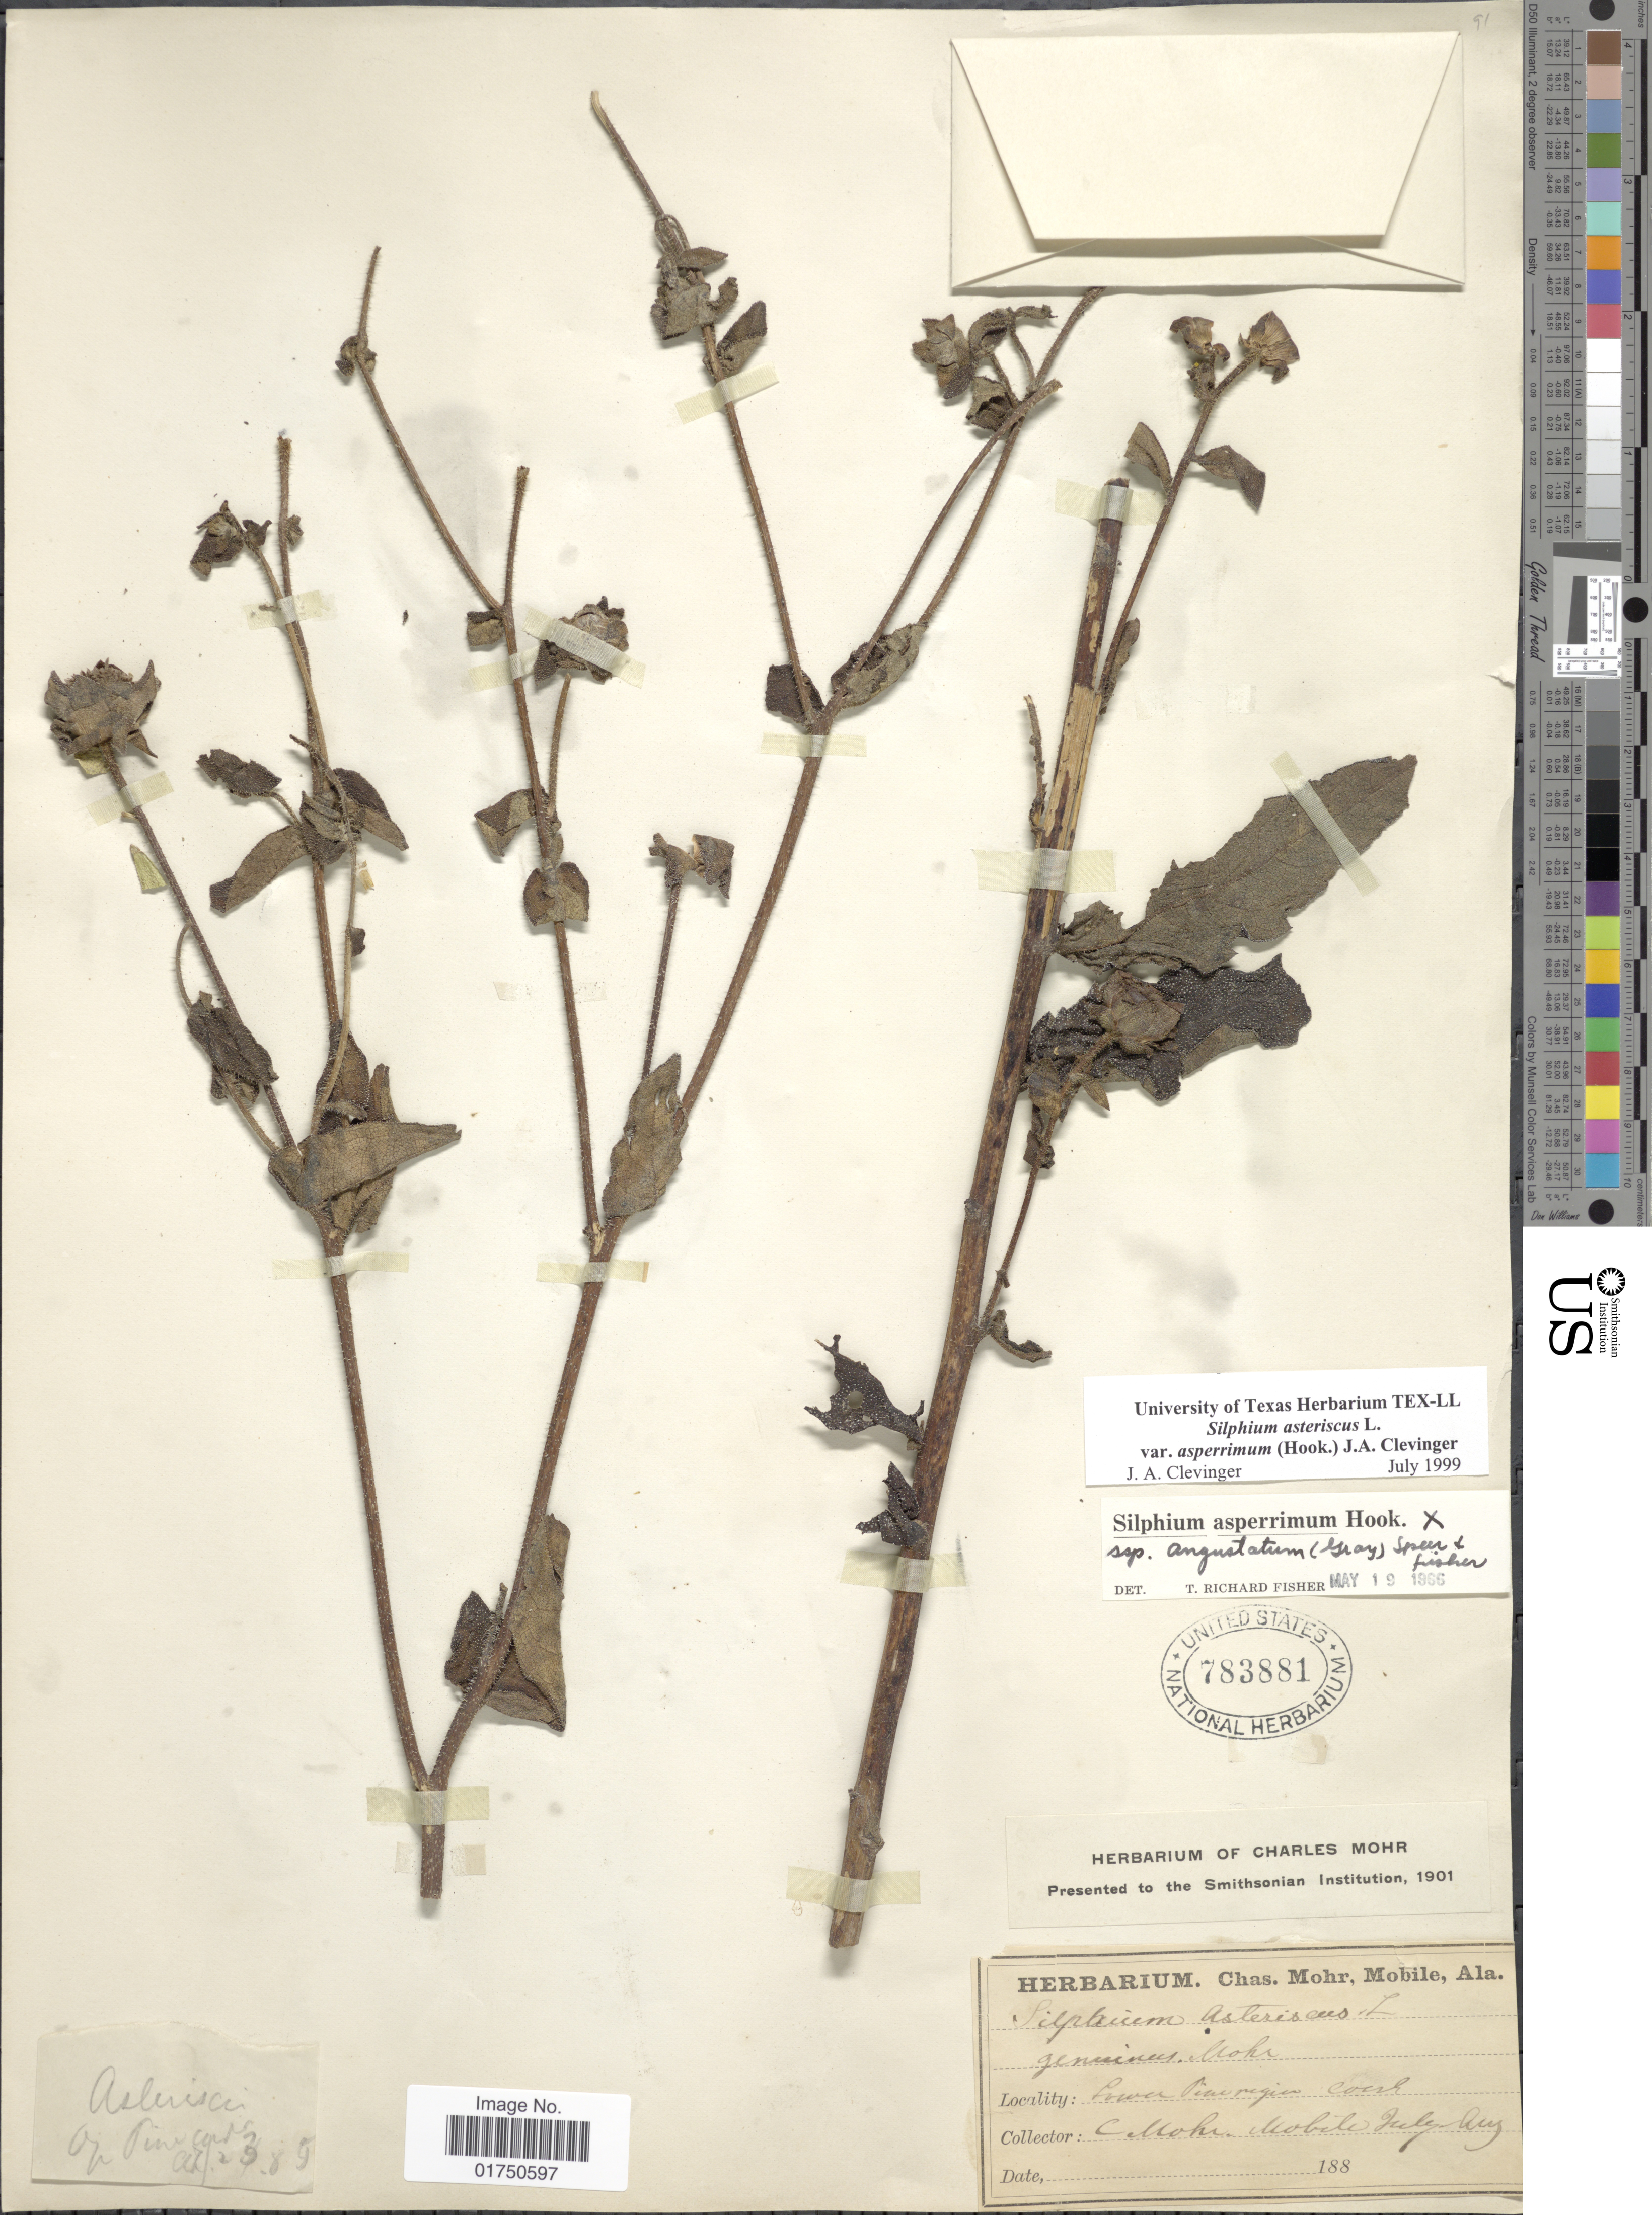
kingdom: Plantae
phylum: Tracheophyta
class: Magnoliopsida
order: Asterales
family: Asteraceae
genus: Silphium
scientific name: Silphium asteriscus var. asperrimum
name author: (Hook.) Clevinger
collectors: C. T. Mohr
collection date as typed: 188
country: United States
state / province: Alabama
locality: Mobile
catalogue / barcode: US 783881